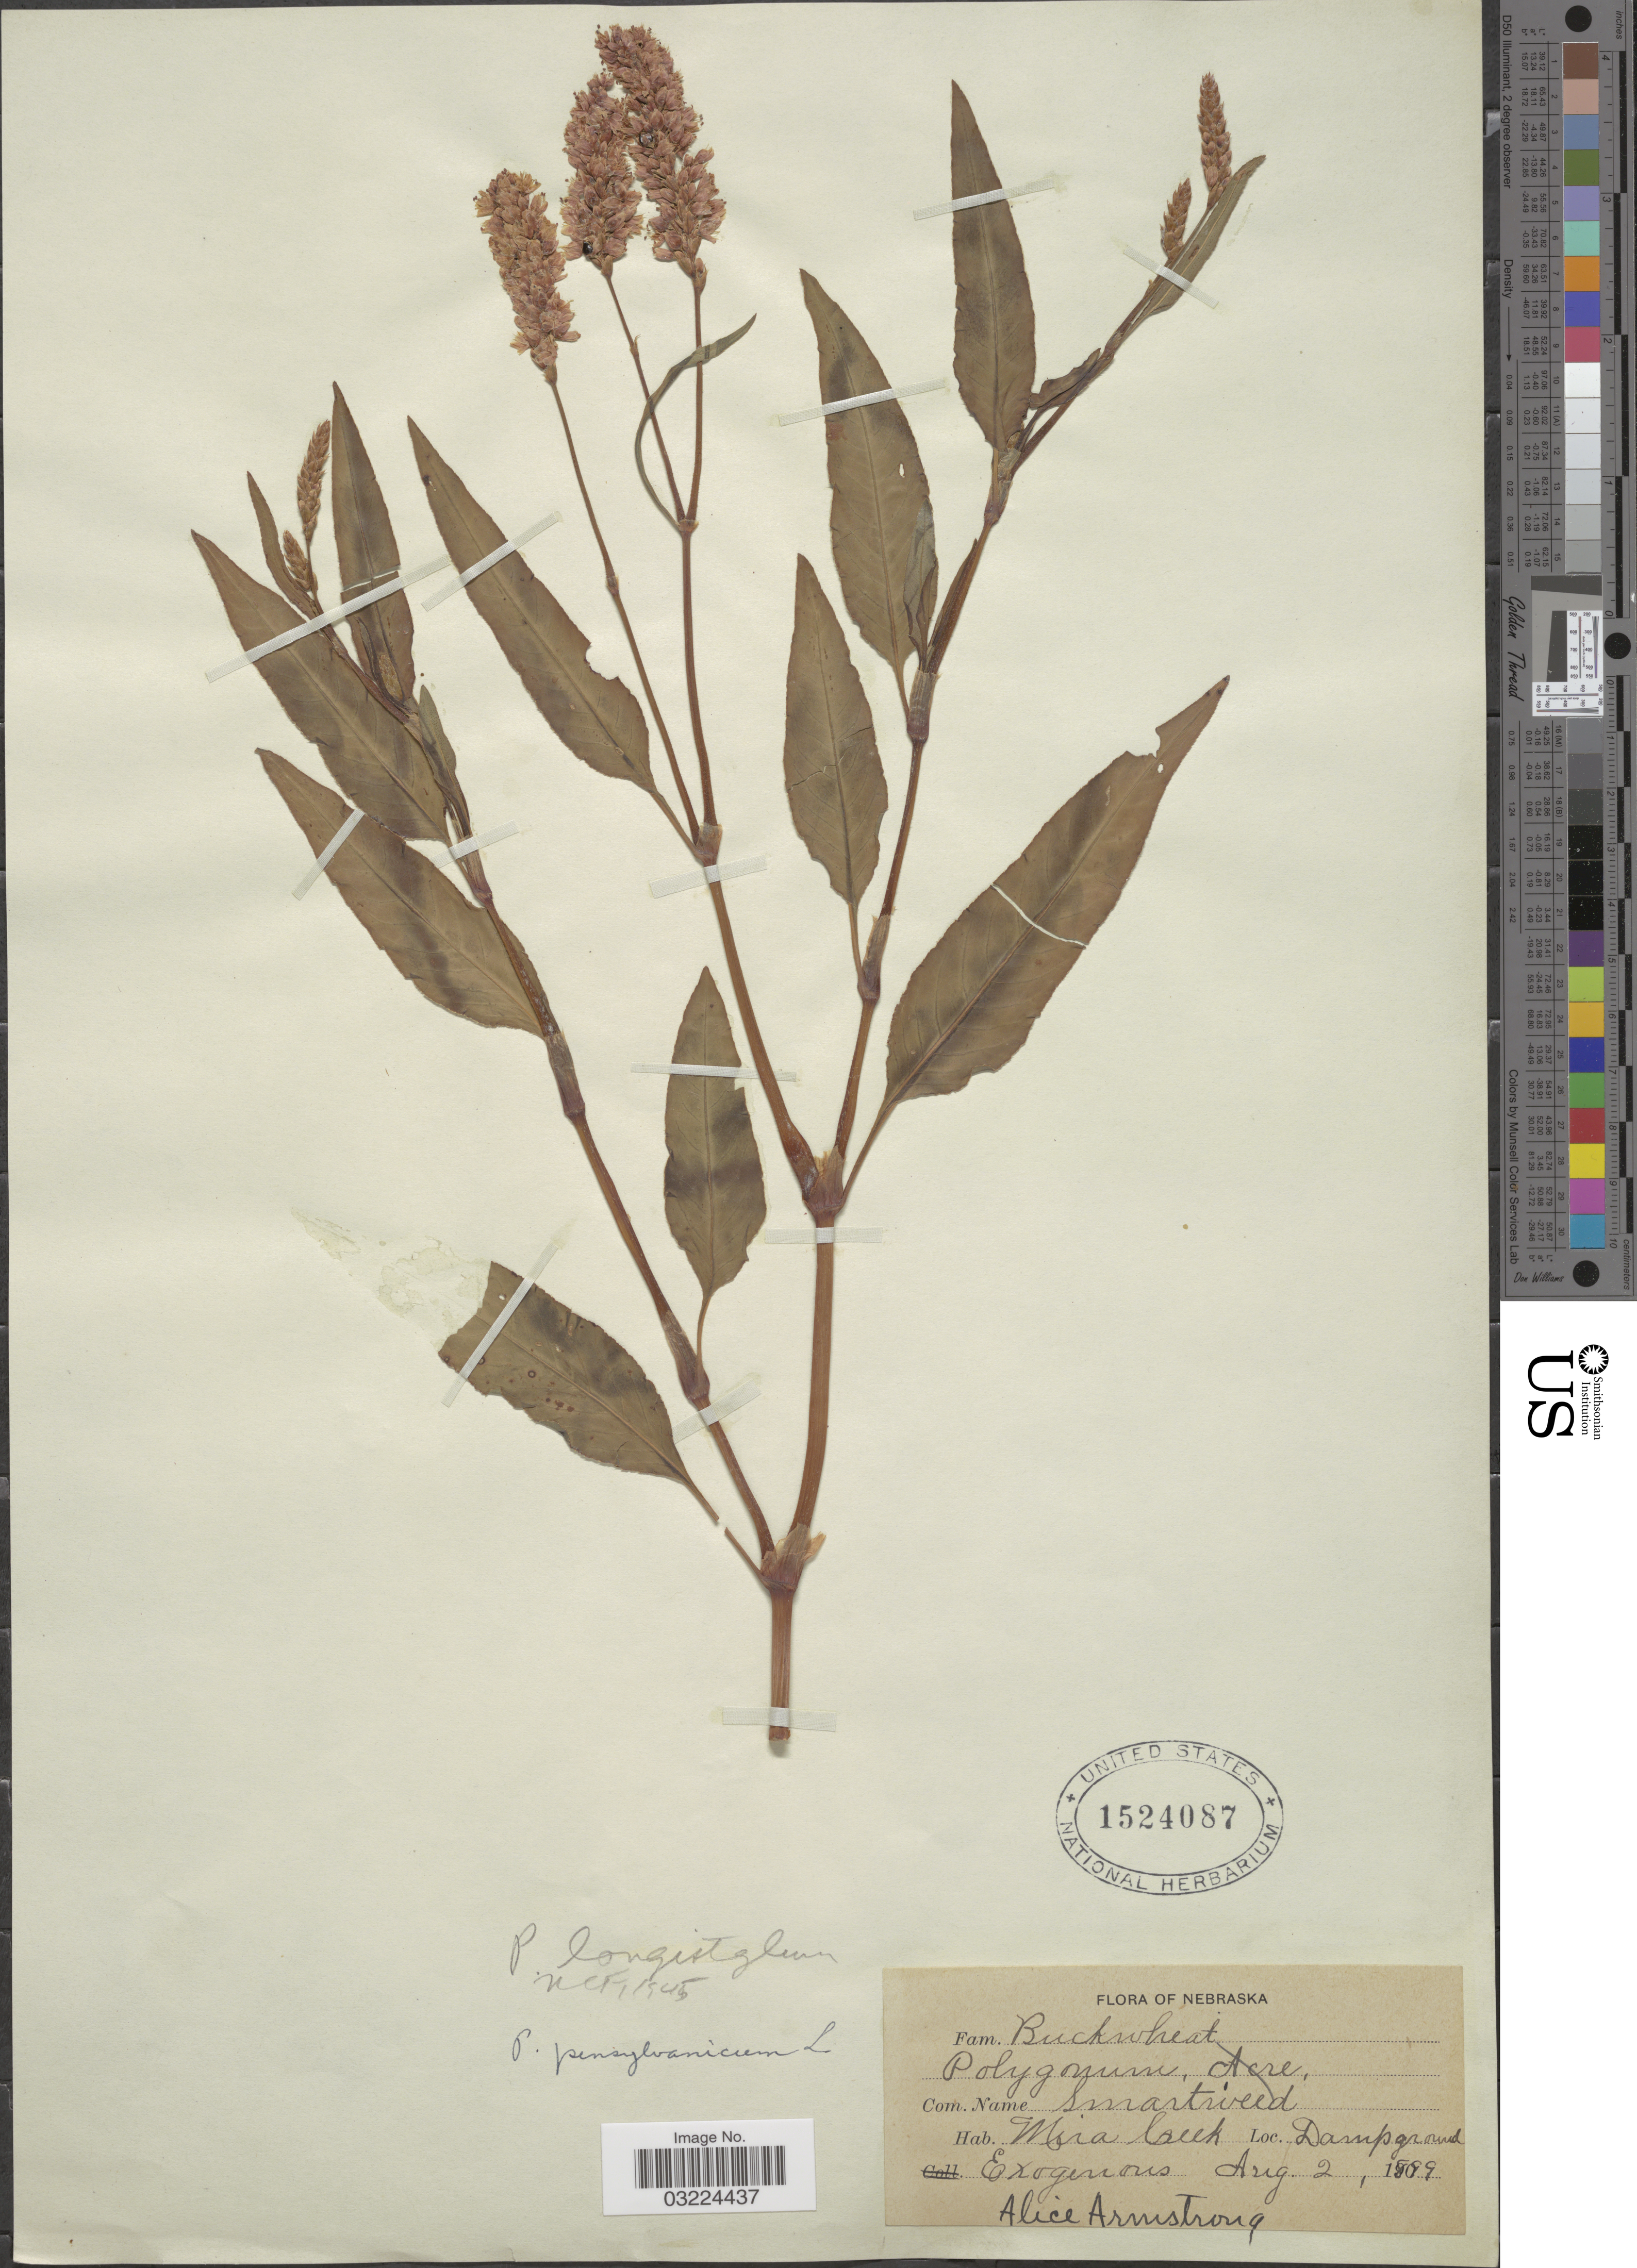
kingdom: Plantae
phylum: Tracheophyta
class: Magnoliopsida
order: Caryophyllales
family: Polygonaceae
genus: Persicaria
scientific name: Persicaria bicornis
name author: (Raf.) Nieuwl.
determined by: Atha, D. E.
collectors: A. Armstrong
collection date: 1889-08-02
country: United States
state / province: Nebraska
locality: Mia Creek. Dampground Exogenous.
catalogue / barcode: US 1524087